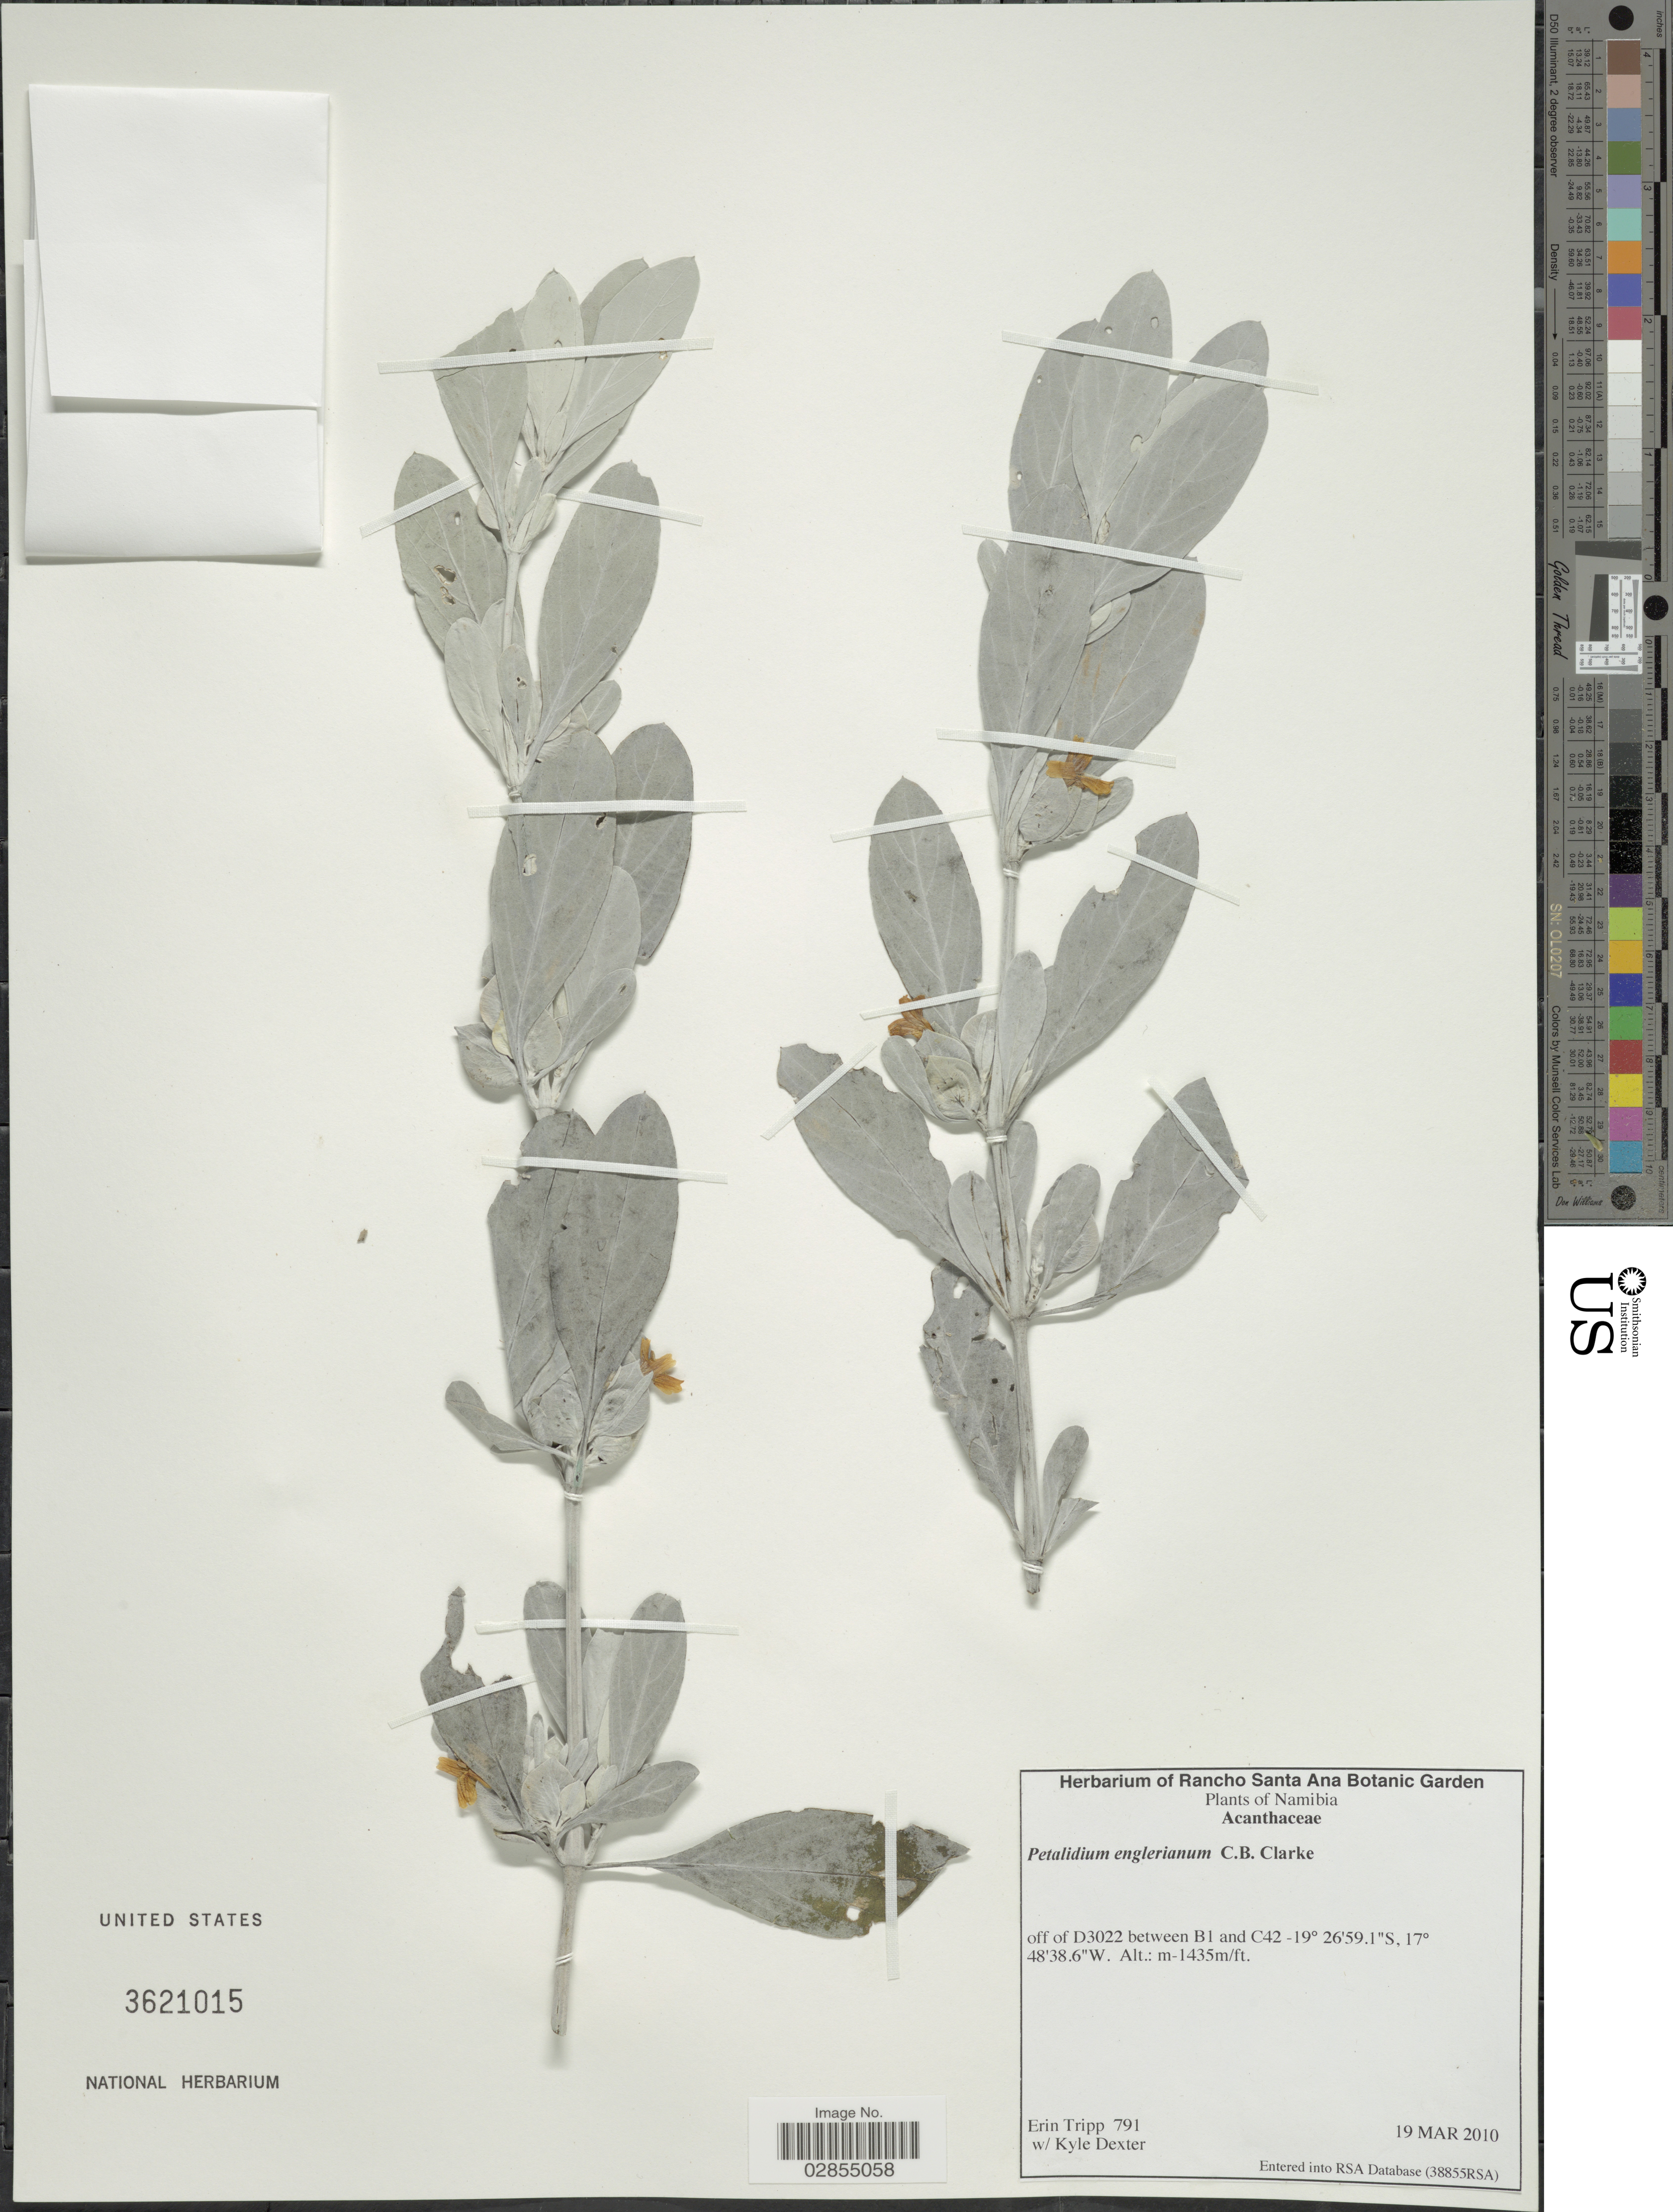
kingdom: Plantae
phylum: Tracheophyta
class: Magnoliopsida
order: Lamiales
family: Acanthaceae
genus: Petalidium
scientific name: Petalidium englerianum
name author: C.B. Clarke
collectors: E. Tripp & K. Dexter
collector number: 791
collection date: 2010-03-19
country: Namibia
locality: Off of D3022 between B1 and C42.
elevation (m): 1435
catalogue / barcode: US 3621015